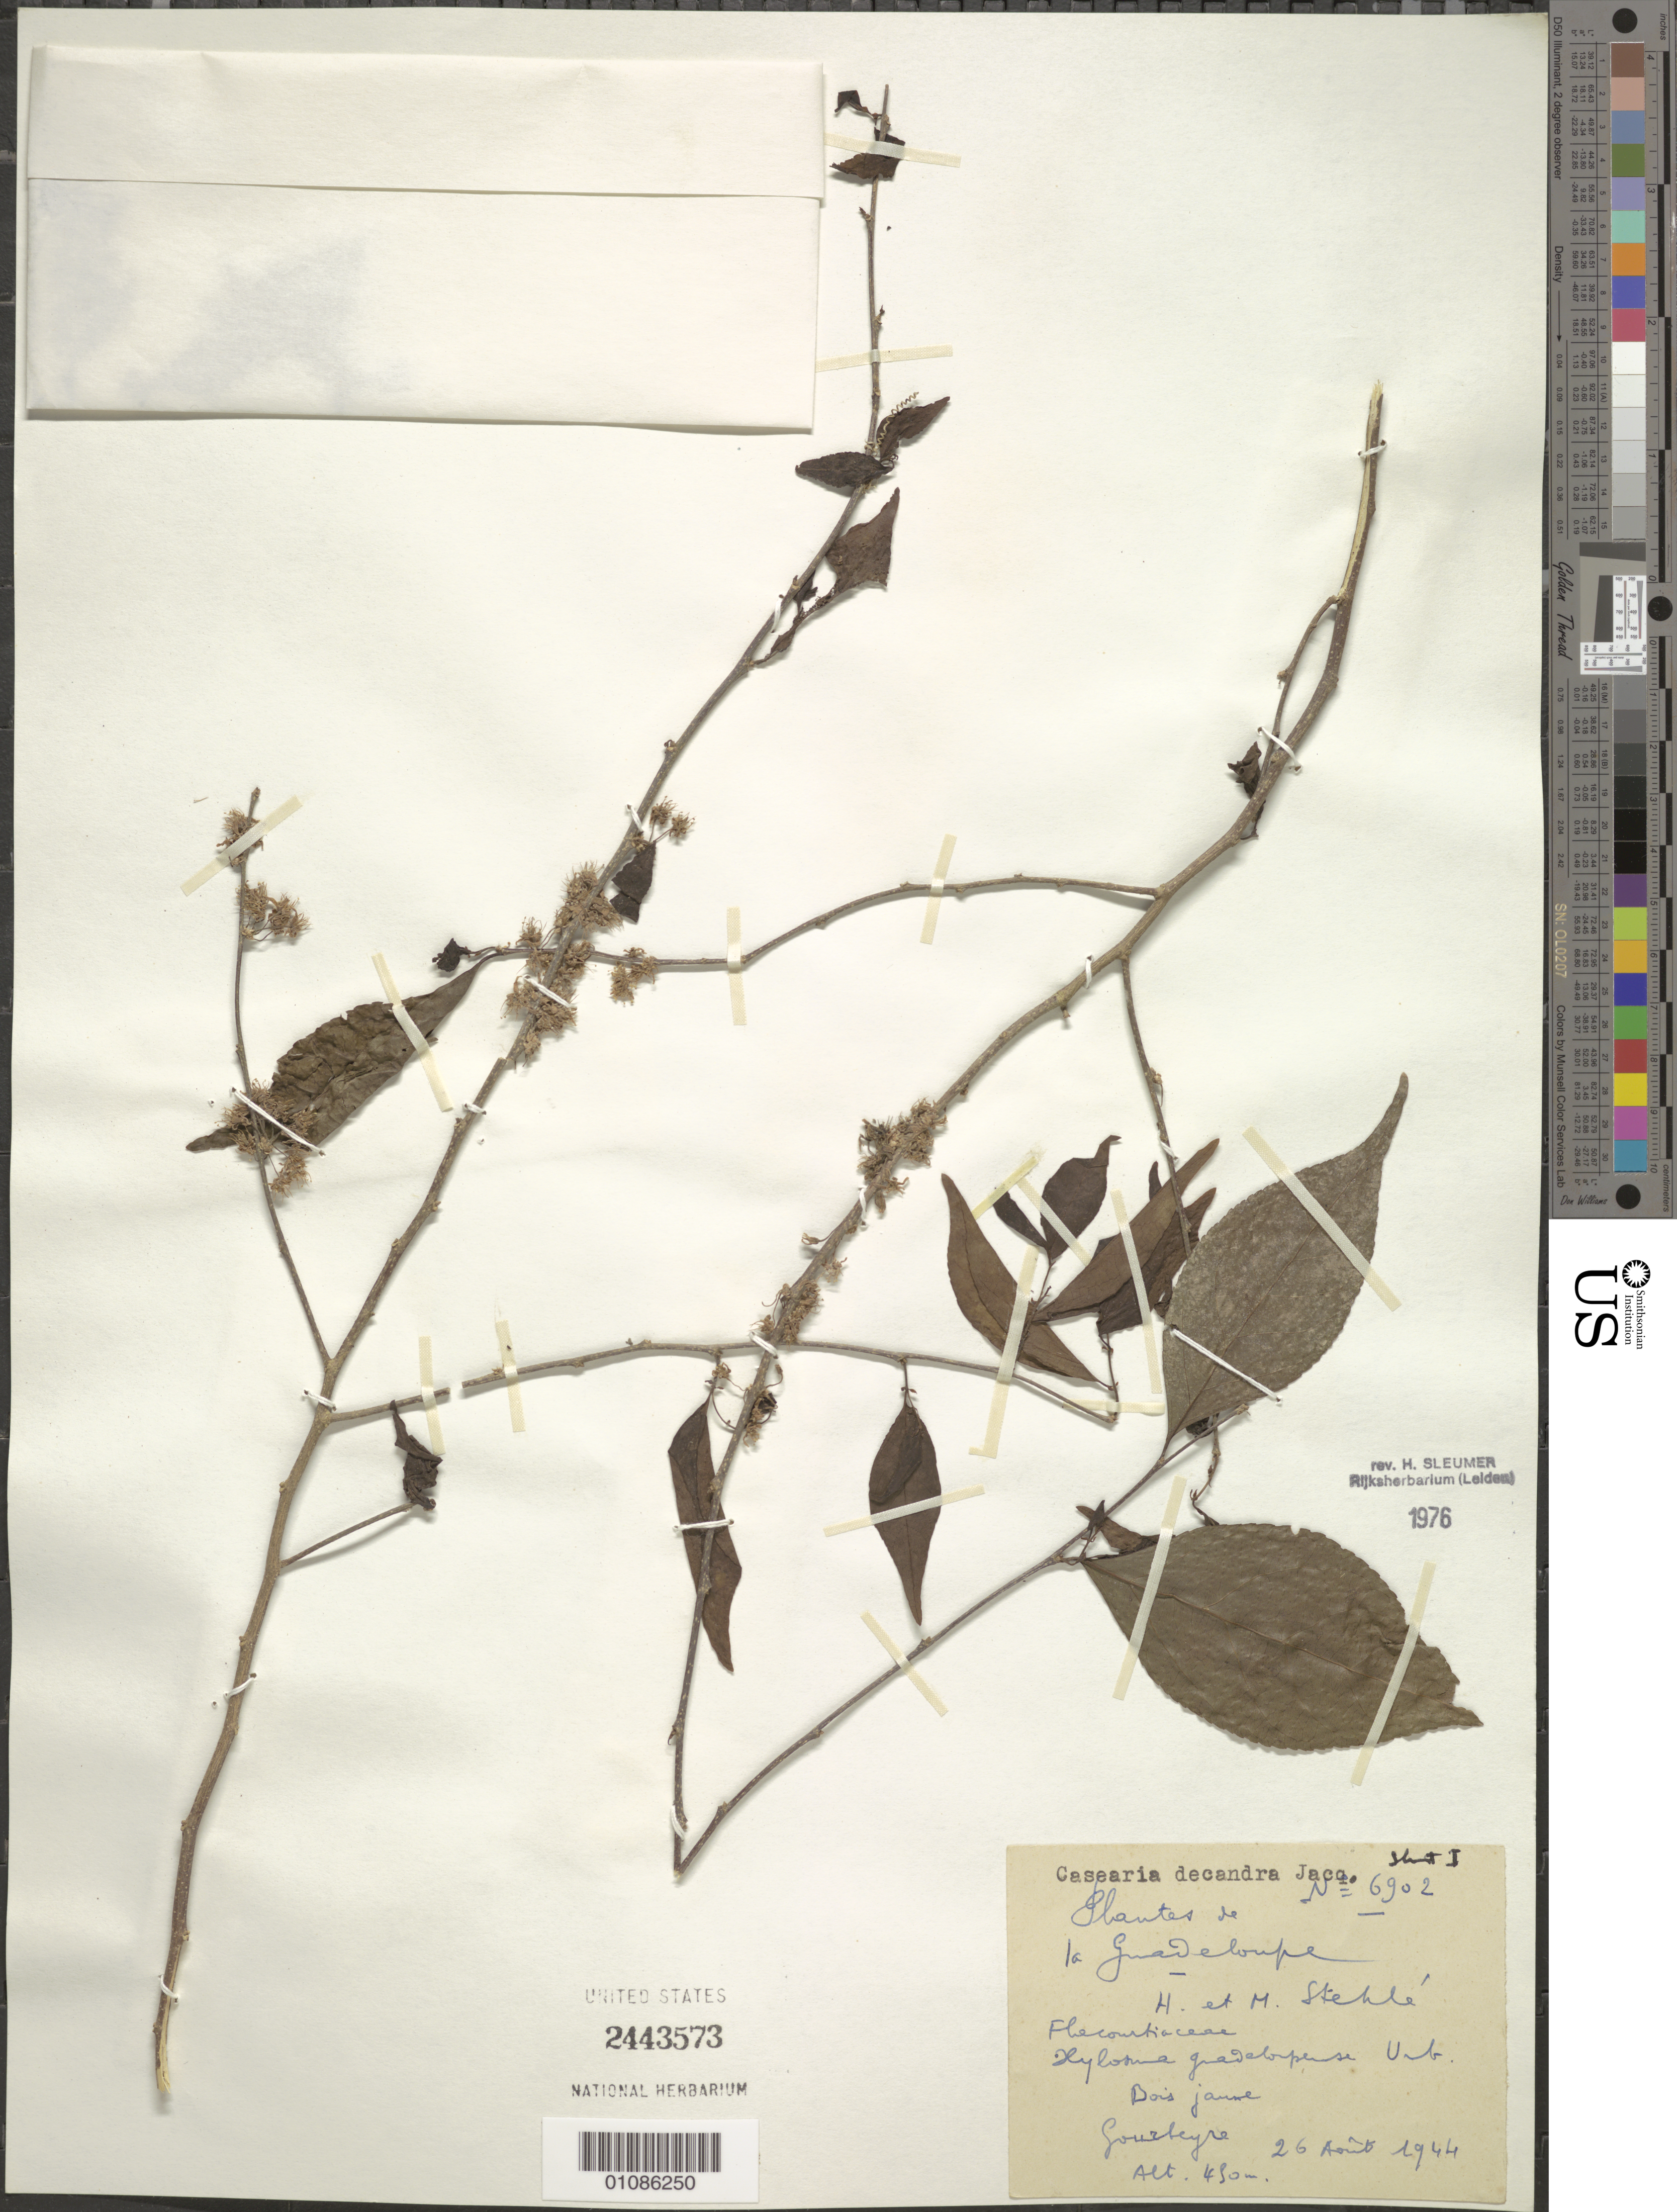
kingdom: Plantae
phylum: Tracheophyta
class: Magnoliopsida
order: Malpighiales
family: Salicaceae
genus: Casearia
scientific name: Casearia decandra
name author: Jacq.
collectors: H. Stehlé & M. Stehlé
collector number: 6902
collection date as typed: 26 Apr 1944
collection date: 1944-04-26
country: Guadeloupe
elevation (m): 490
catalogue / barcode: US 2443573